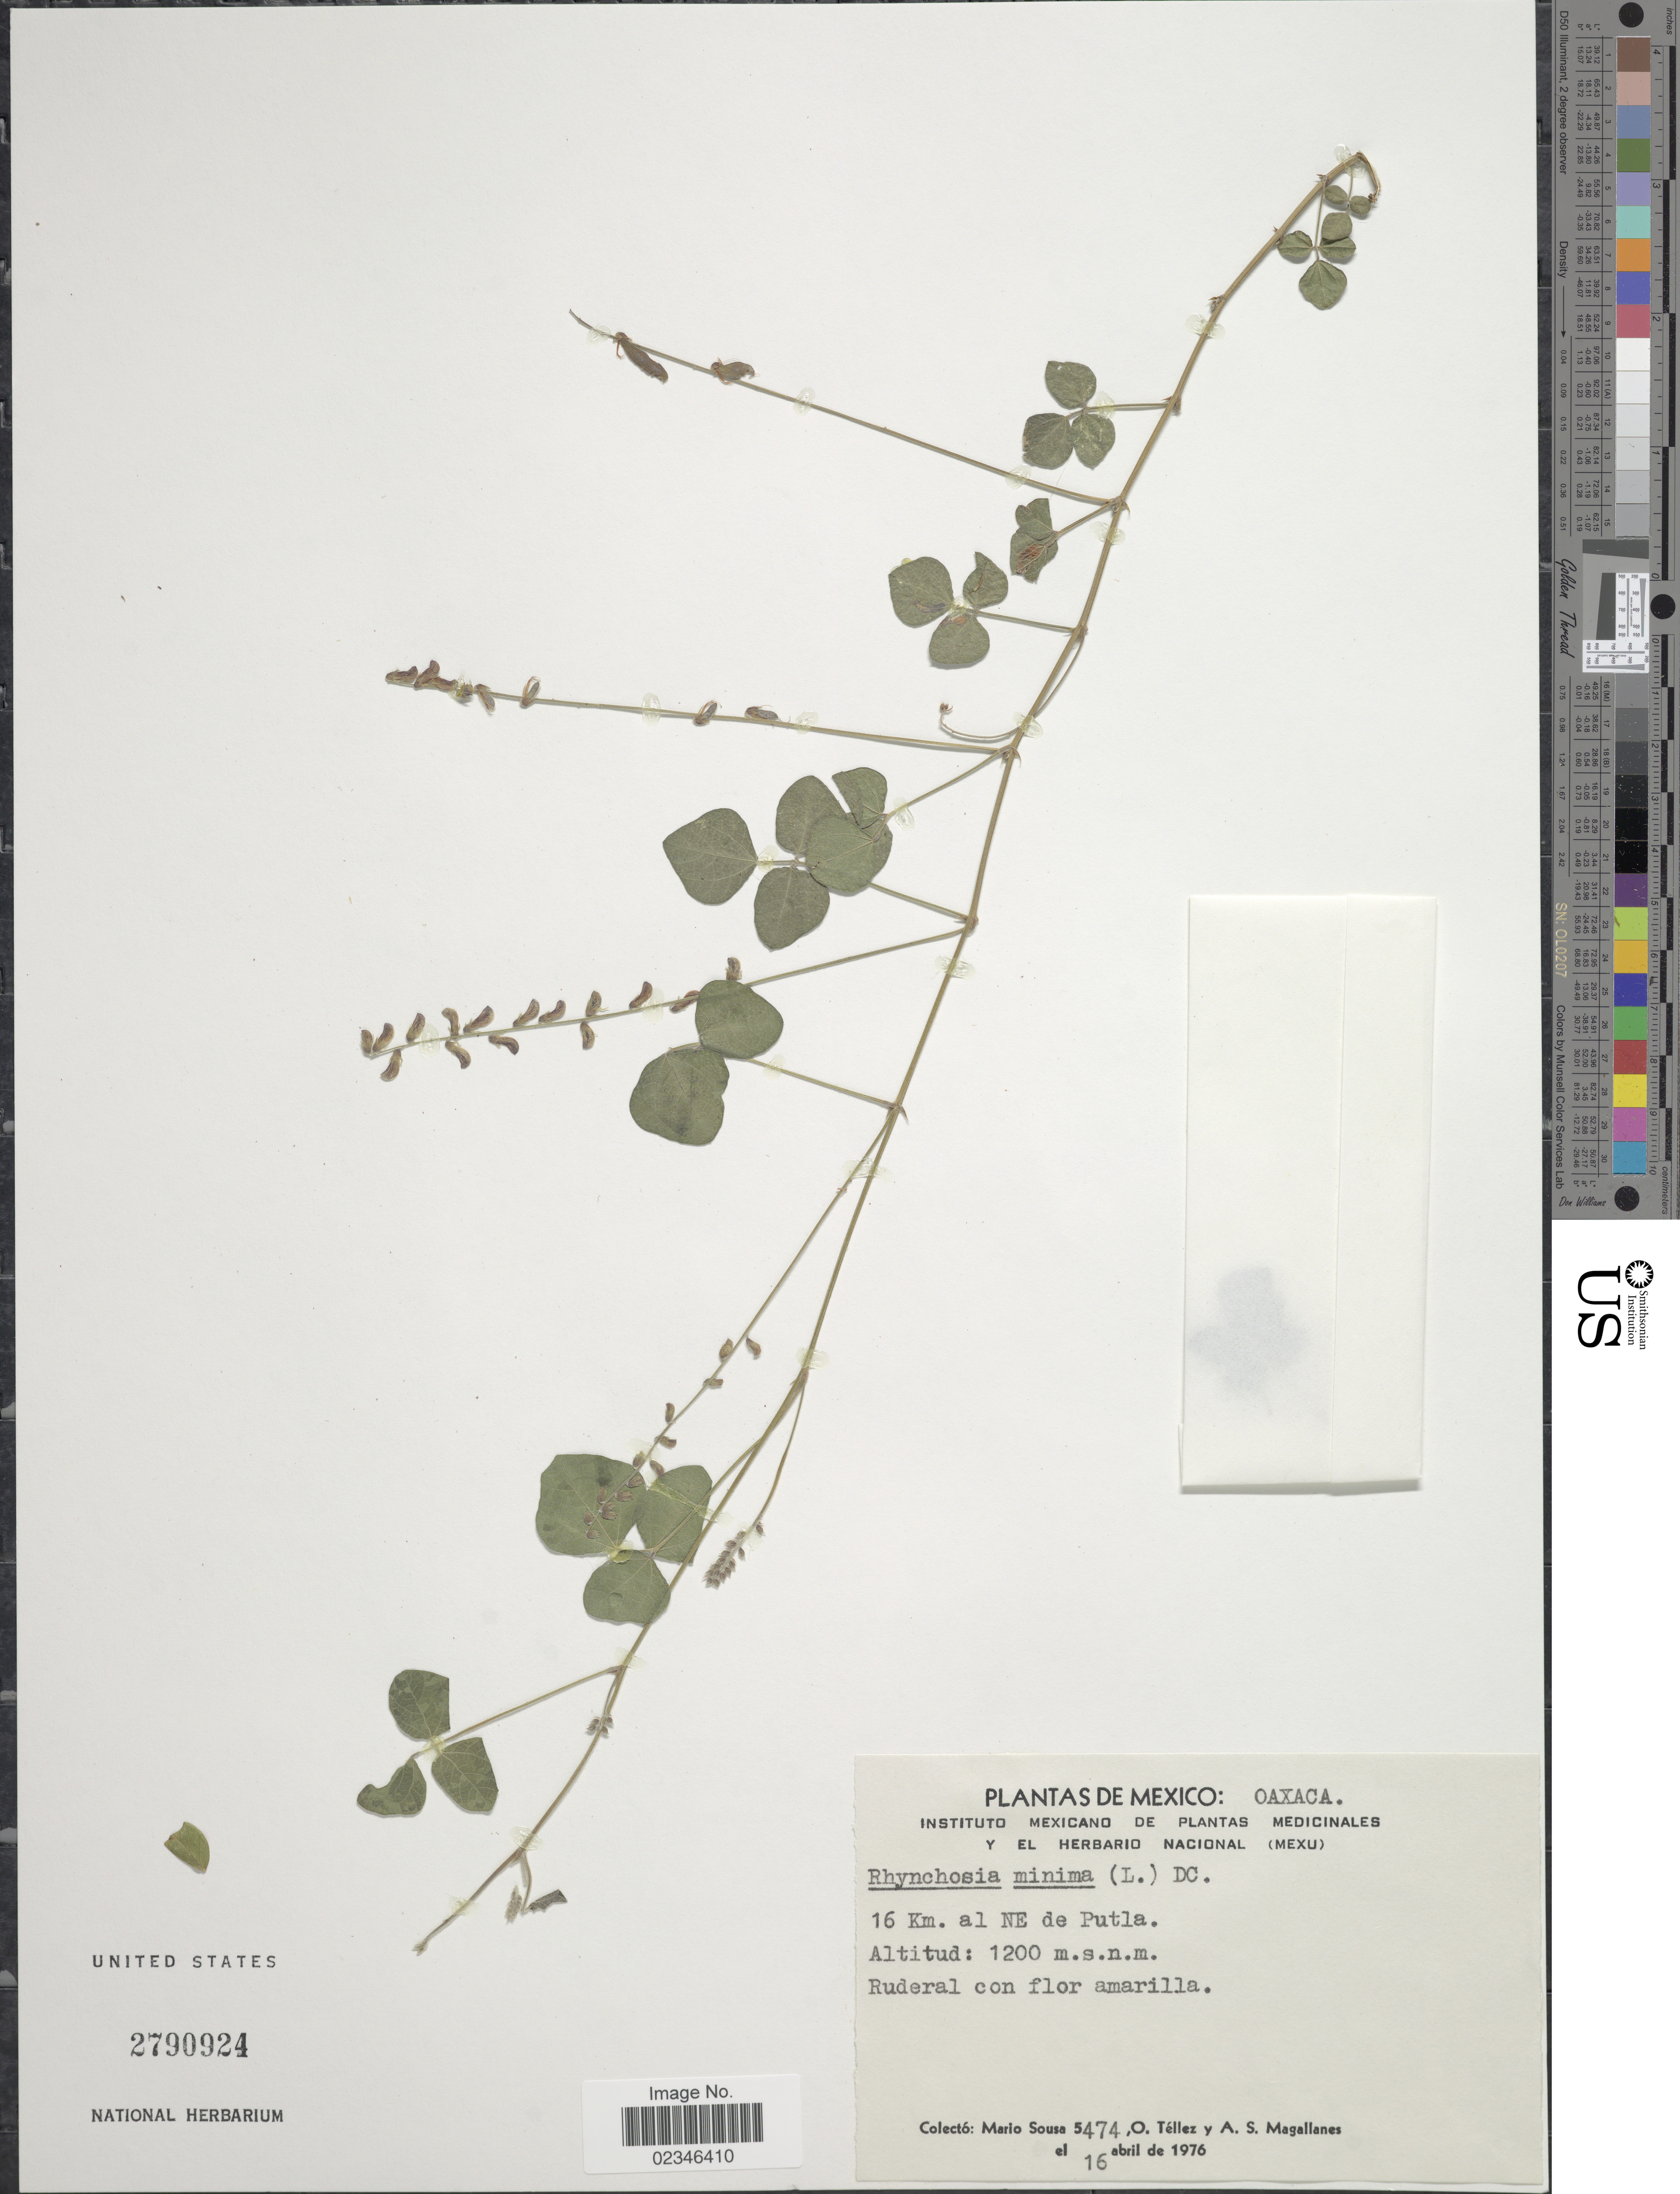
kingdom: Plantae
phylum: Tracheophyta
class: Magnoliopsida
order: Fabales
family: Fabaceae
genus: Rhynchosia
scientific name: Rhynchosia minima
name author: (L.) DC.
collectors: M. Sousa S., O. Tellez & A. Magallanes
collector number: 5474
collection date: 1976-04-16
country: Mexico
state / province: Oaxaca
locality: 16 Km. al NE de Putla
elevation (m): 1200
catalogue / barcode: US 2790924